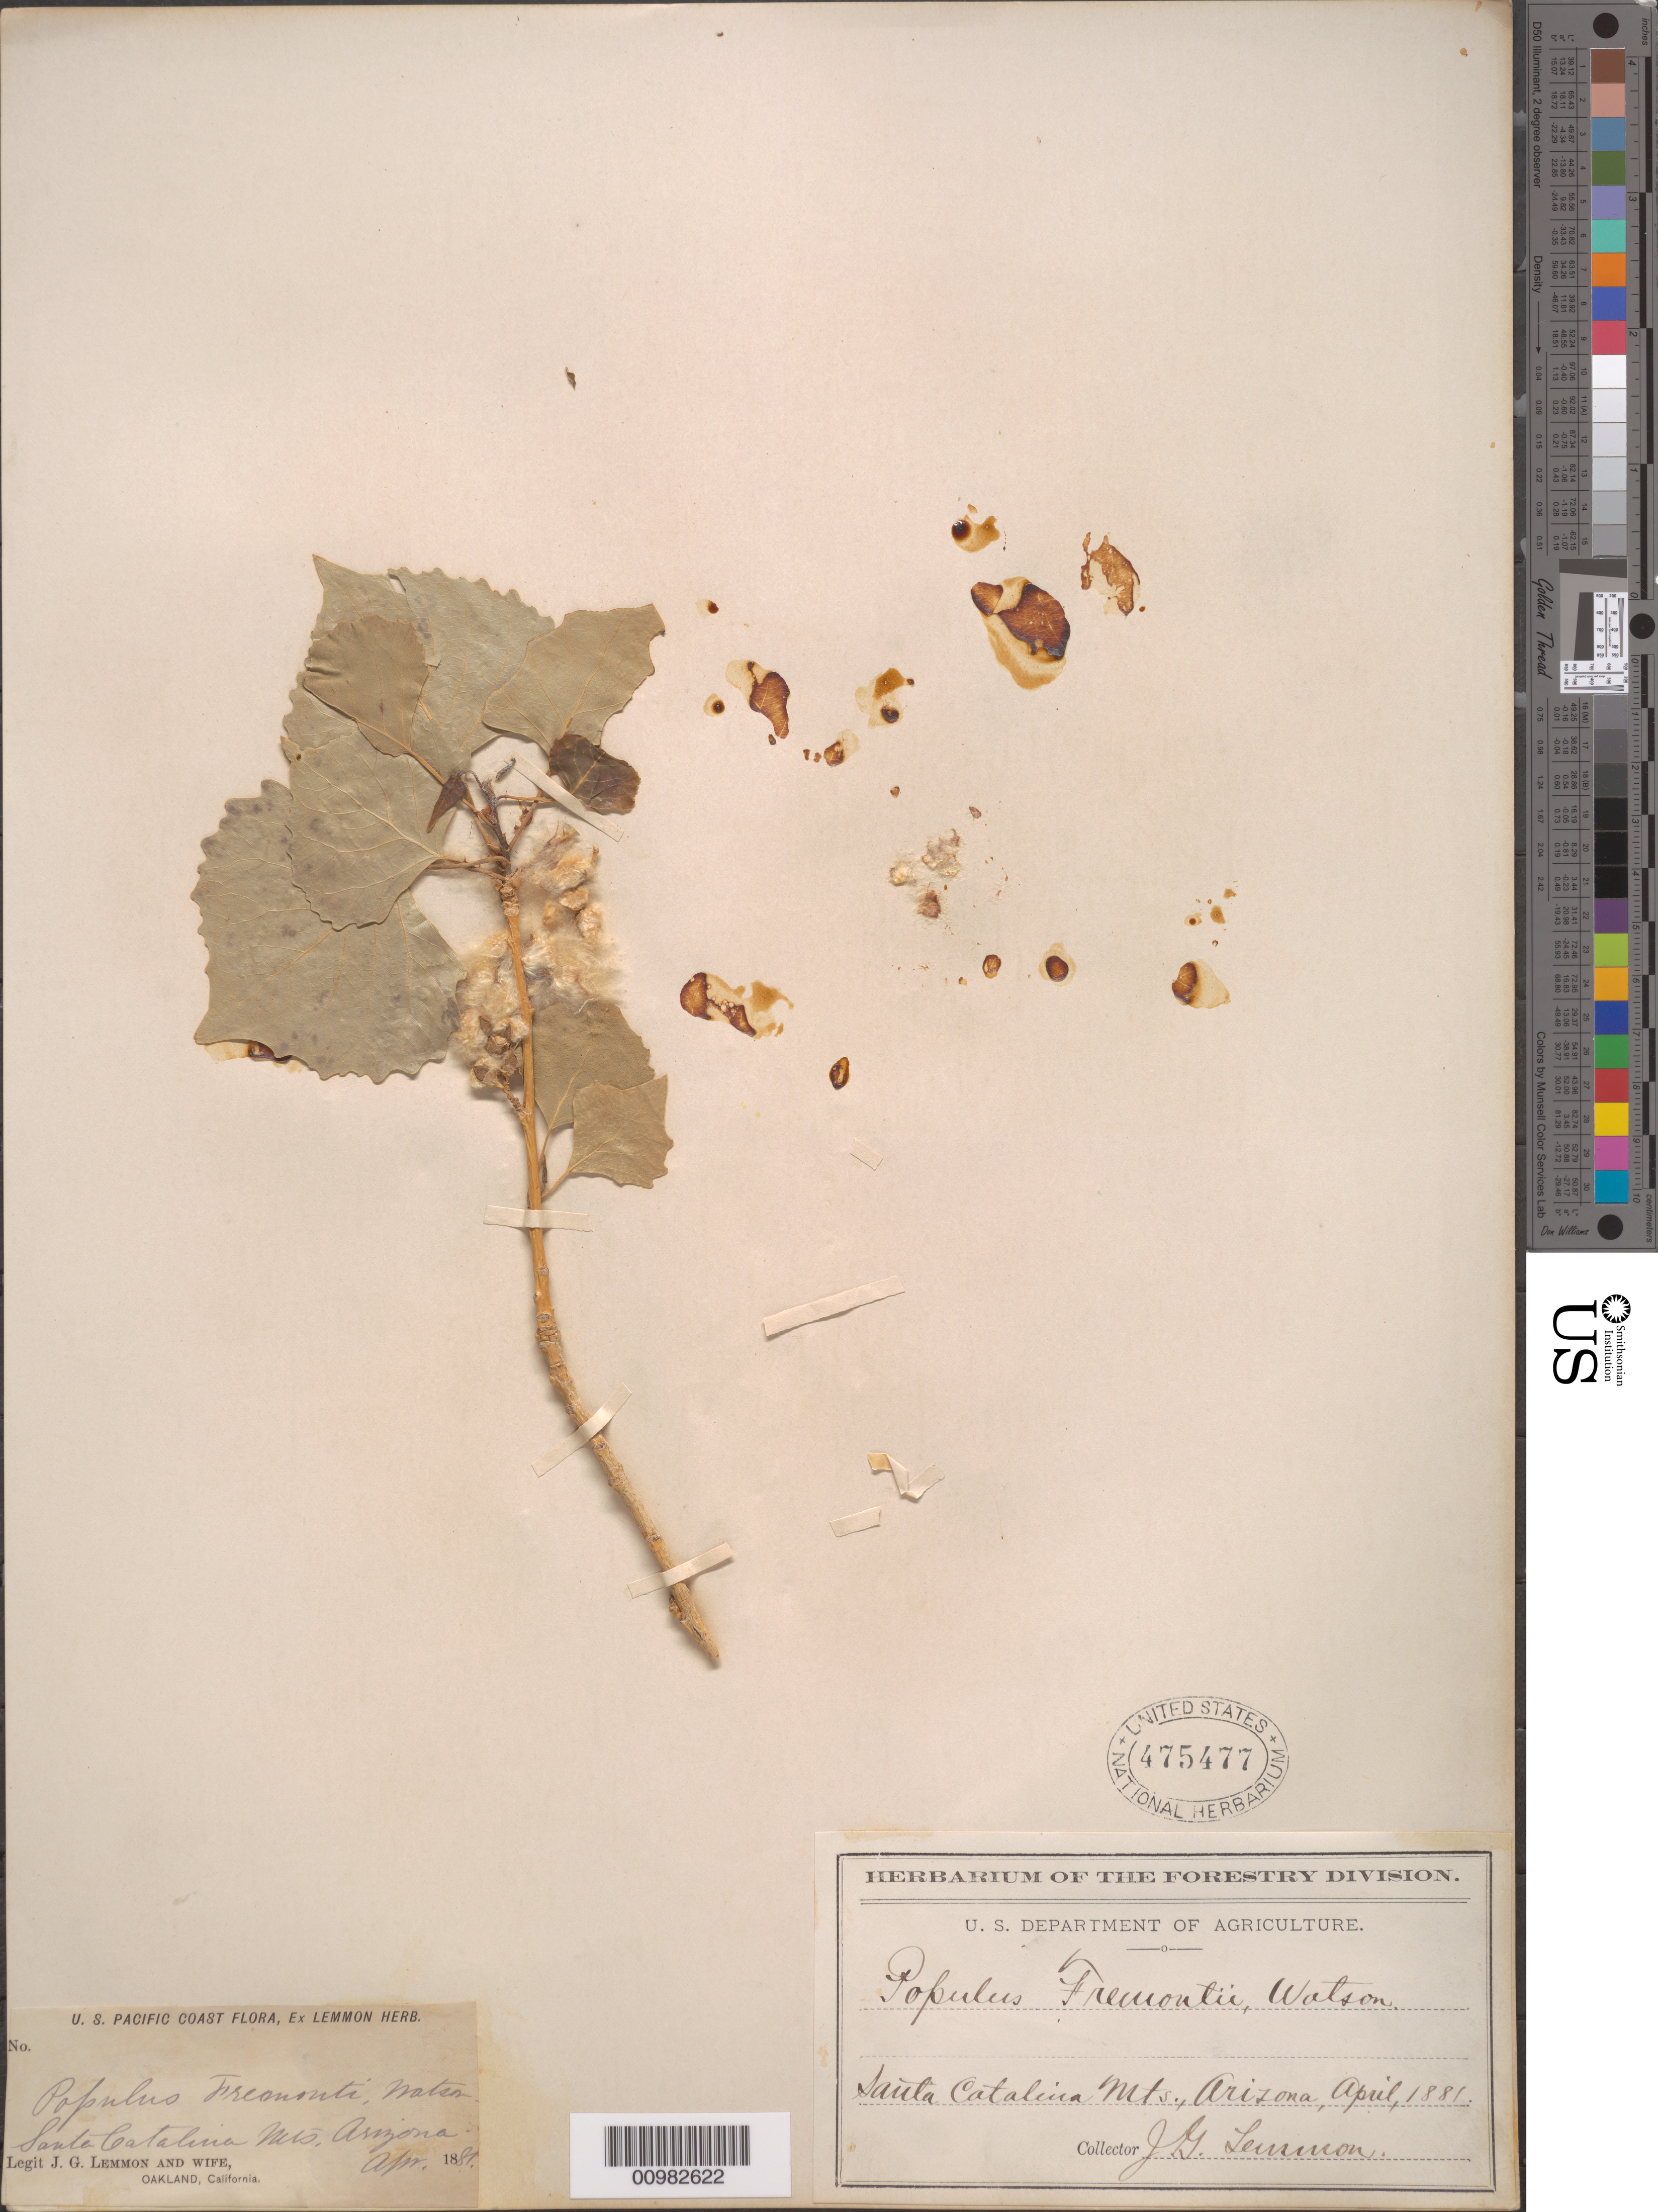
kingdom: Plantae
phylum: Tracheophyta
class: Magnoliopsida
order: Malpighiales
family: Salicaceae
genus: Populus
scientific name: Populus fremontii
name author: S. Watson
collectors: J. G. Lemmon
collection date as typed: Apr 1881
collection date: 1881-04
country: United States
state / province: Arizona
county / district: Pinal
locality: Santa Catalina Mountains.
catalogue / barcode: US 475477